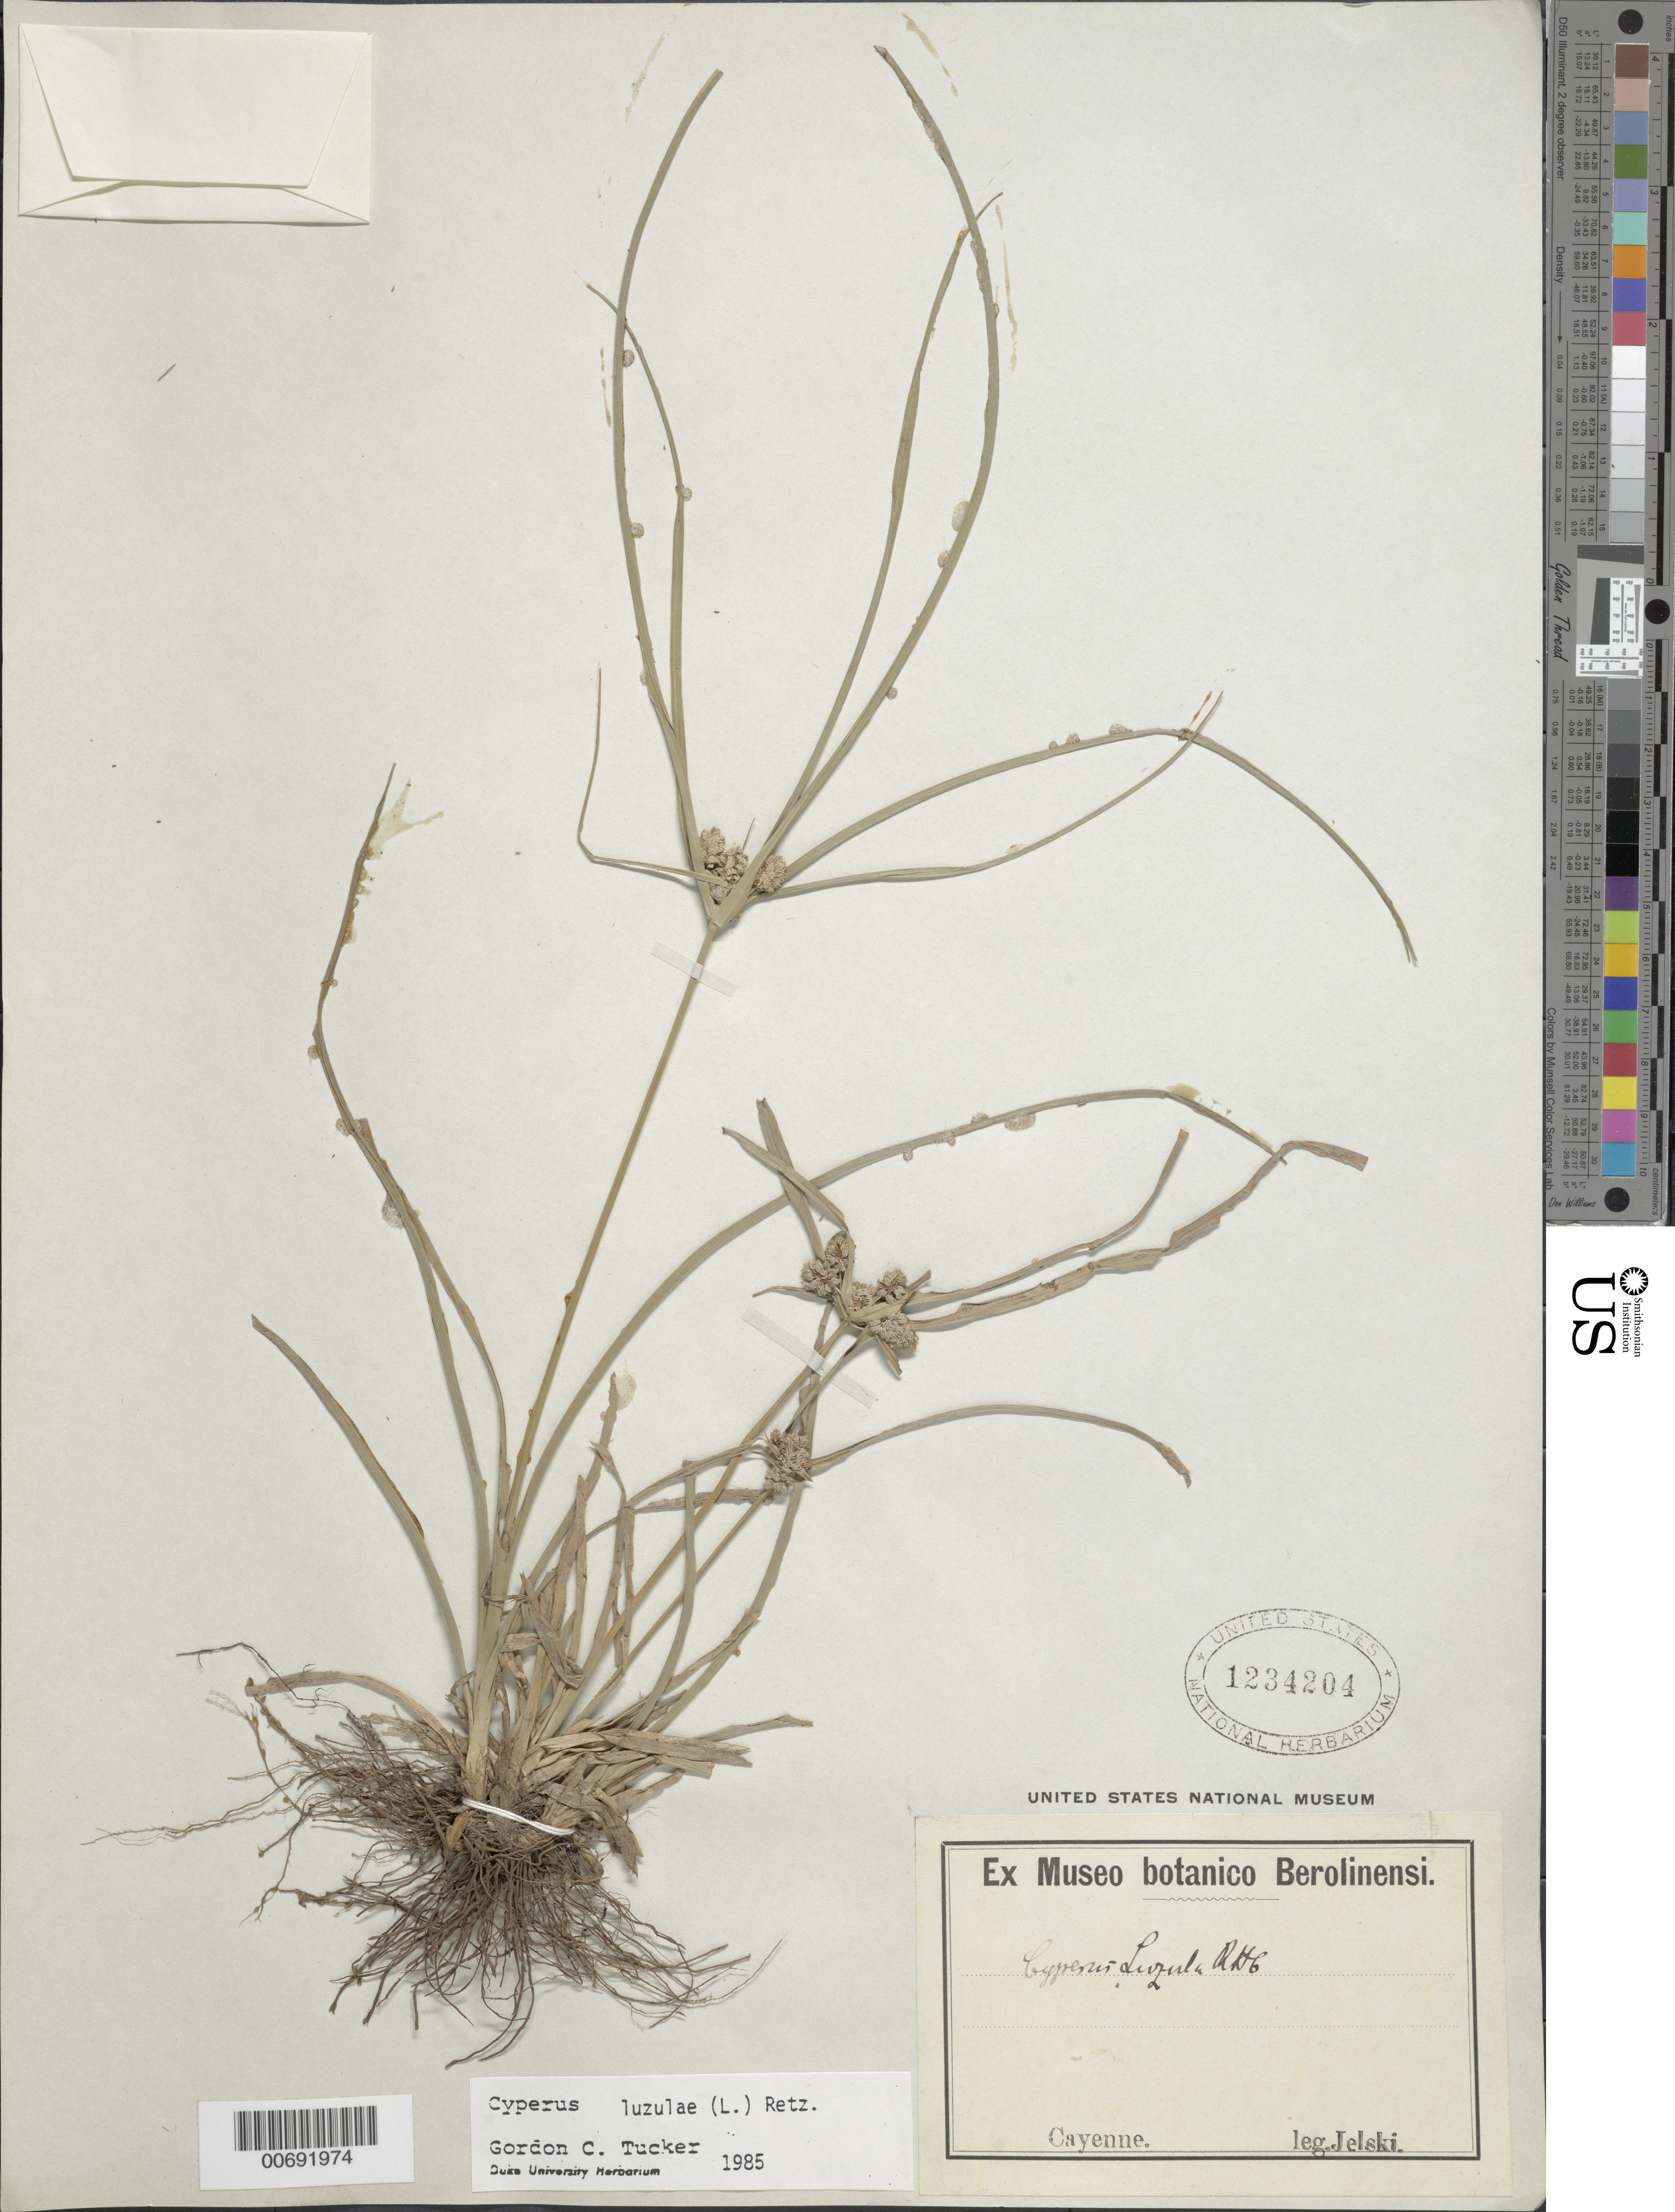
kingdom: Plantae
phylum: Tracheophyta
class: Liliopsida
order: Poales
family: Cyperaceae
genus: Cyperus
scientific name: Cyperus luzulae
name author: (L.) Rottb. ex Retz.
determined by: Tucker, G. C.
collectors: H. Jelski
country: French Guiana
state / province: Cayenne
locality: Cayenne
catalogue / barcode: US 1234204